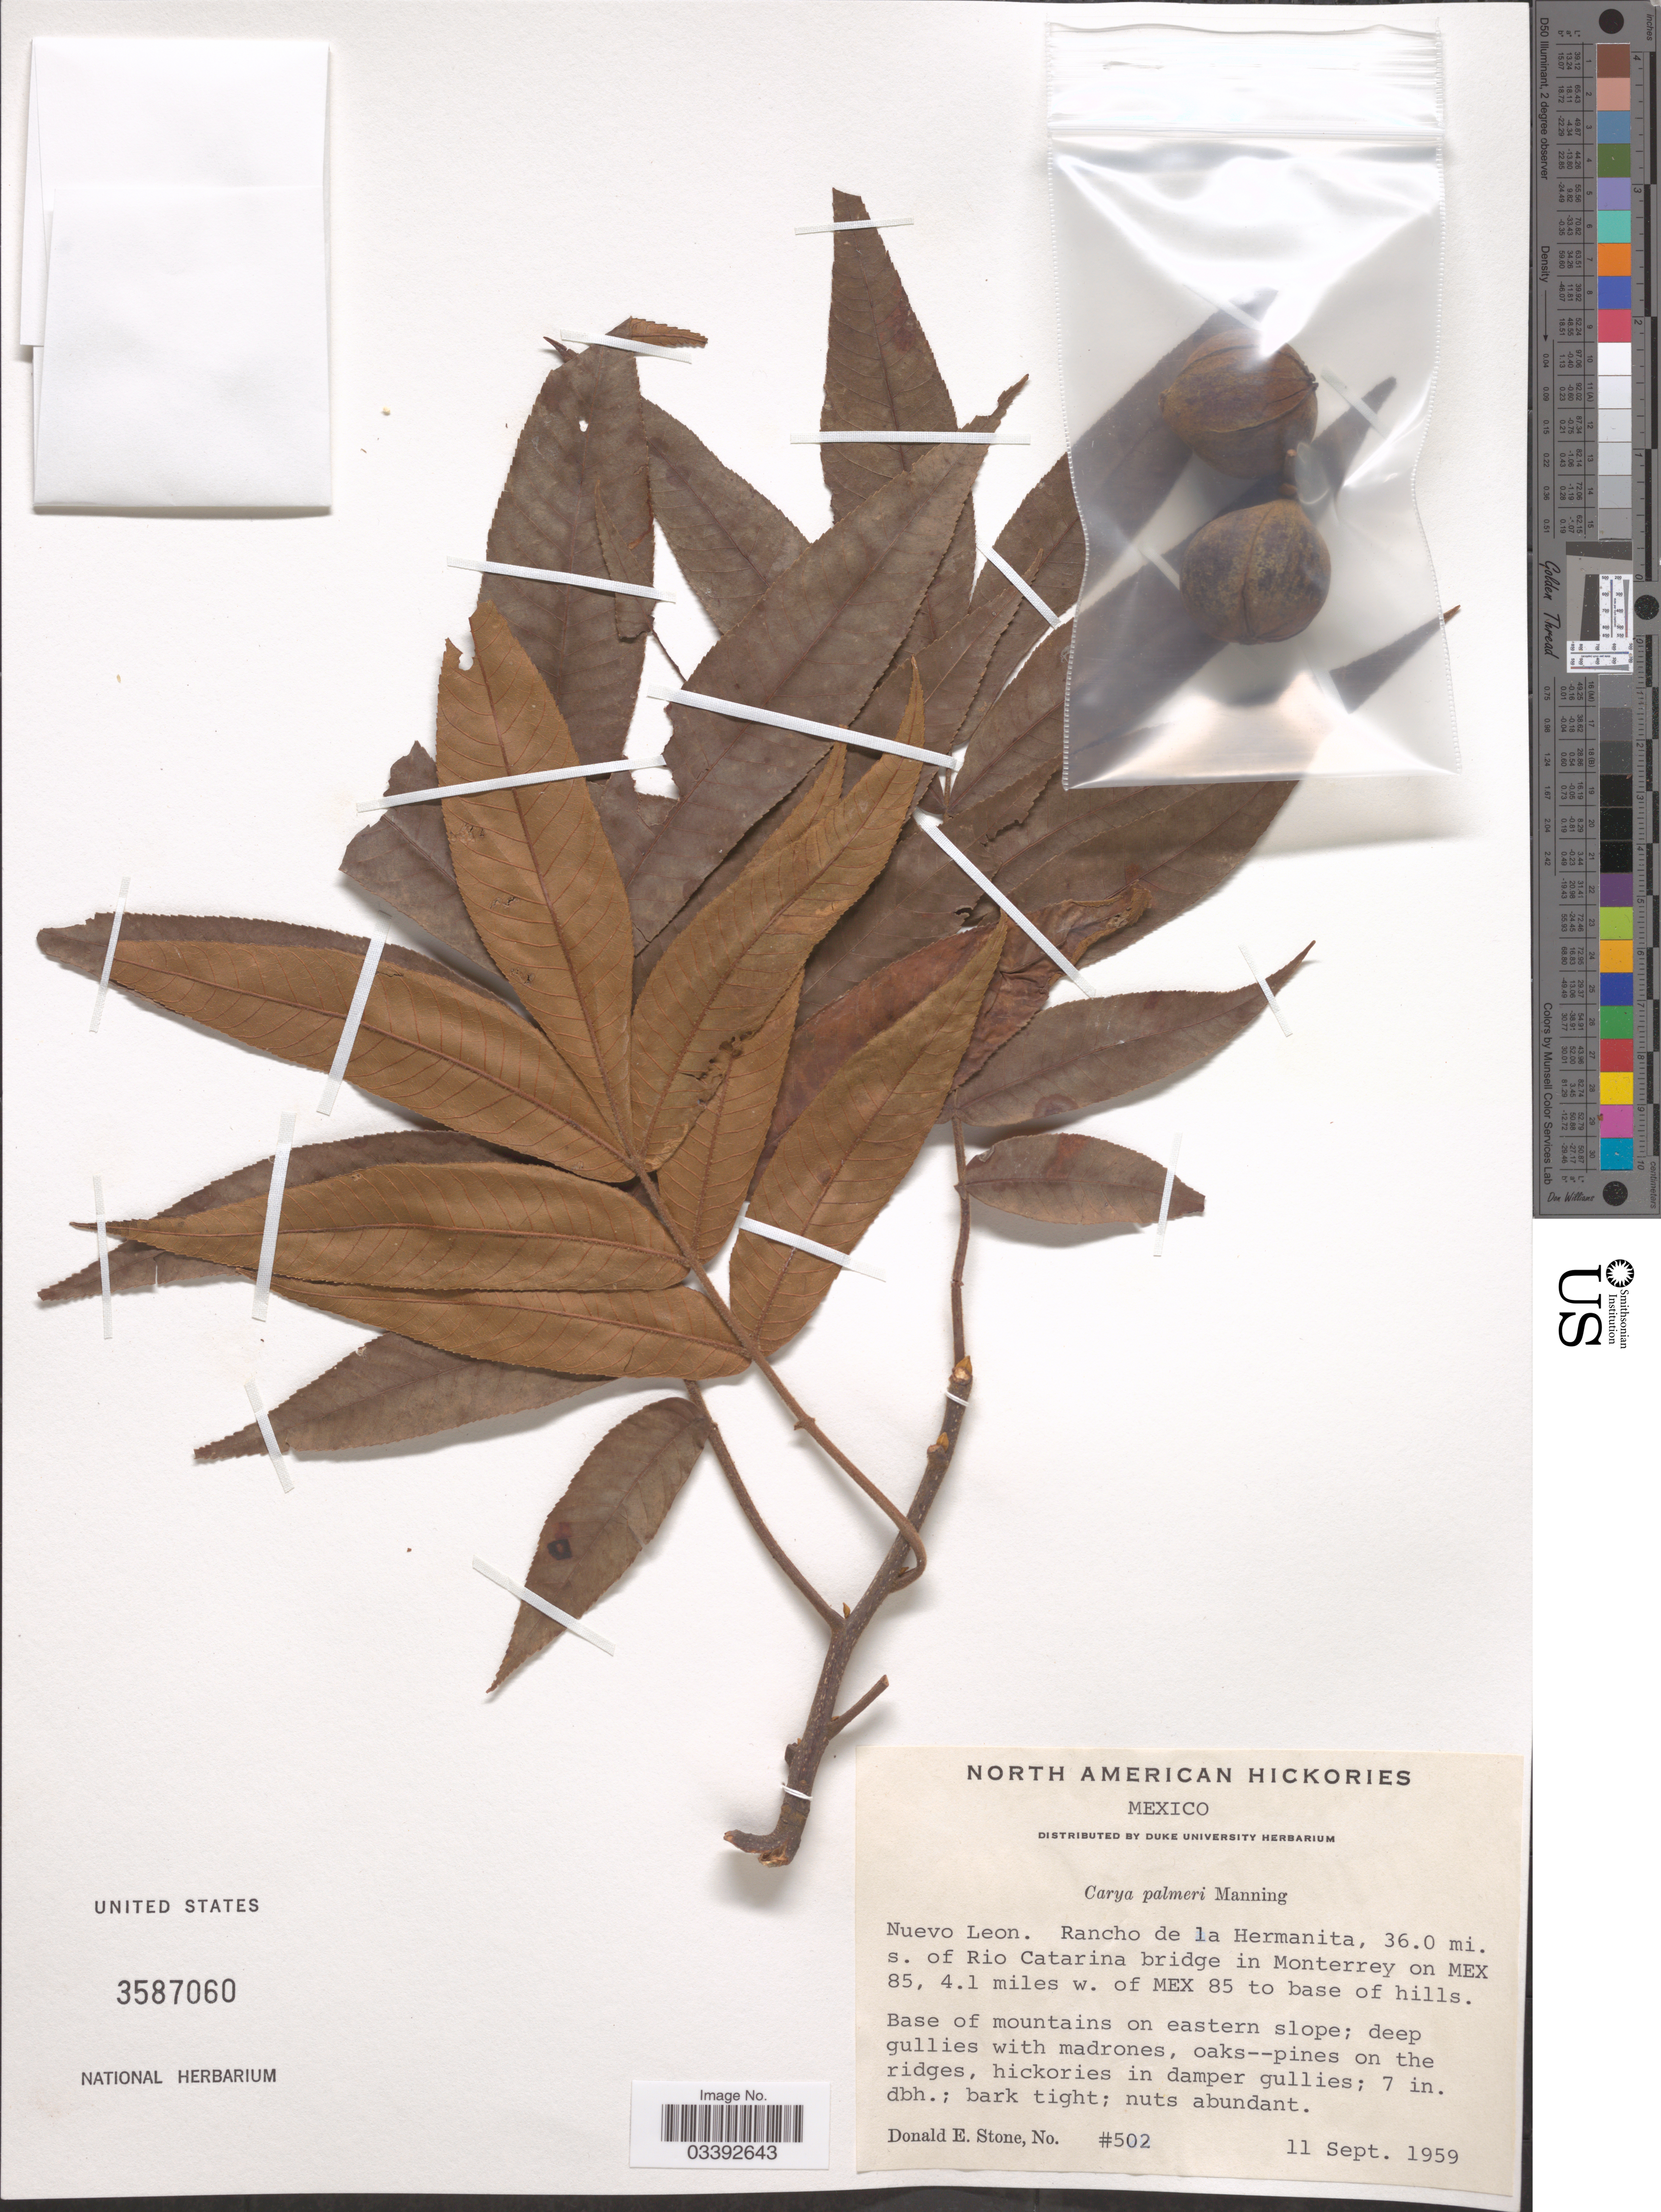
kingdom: Plantae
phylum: Tracheophyta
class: Magnoliopsida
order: Fagales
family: Juglandaceae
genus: Carya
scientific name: Carya palmeri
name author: Manning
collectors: D. E. Stone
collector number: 502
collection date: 1959-09-11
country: Mexico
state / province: Nuevo León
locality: Rancho de la Hermanita, 36.0 mi. s. of Rio Catarina bridge in Monterrey on Mex 85, 4.1 miles w. of Mex 85 to base of hills. Base of mountains on eastern slope.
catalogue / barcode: US 3587060